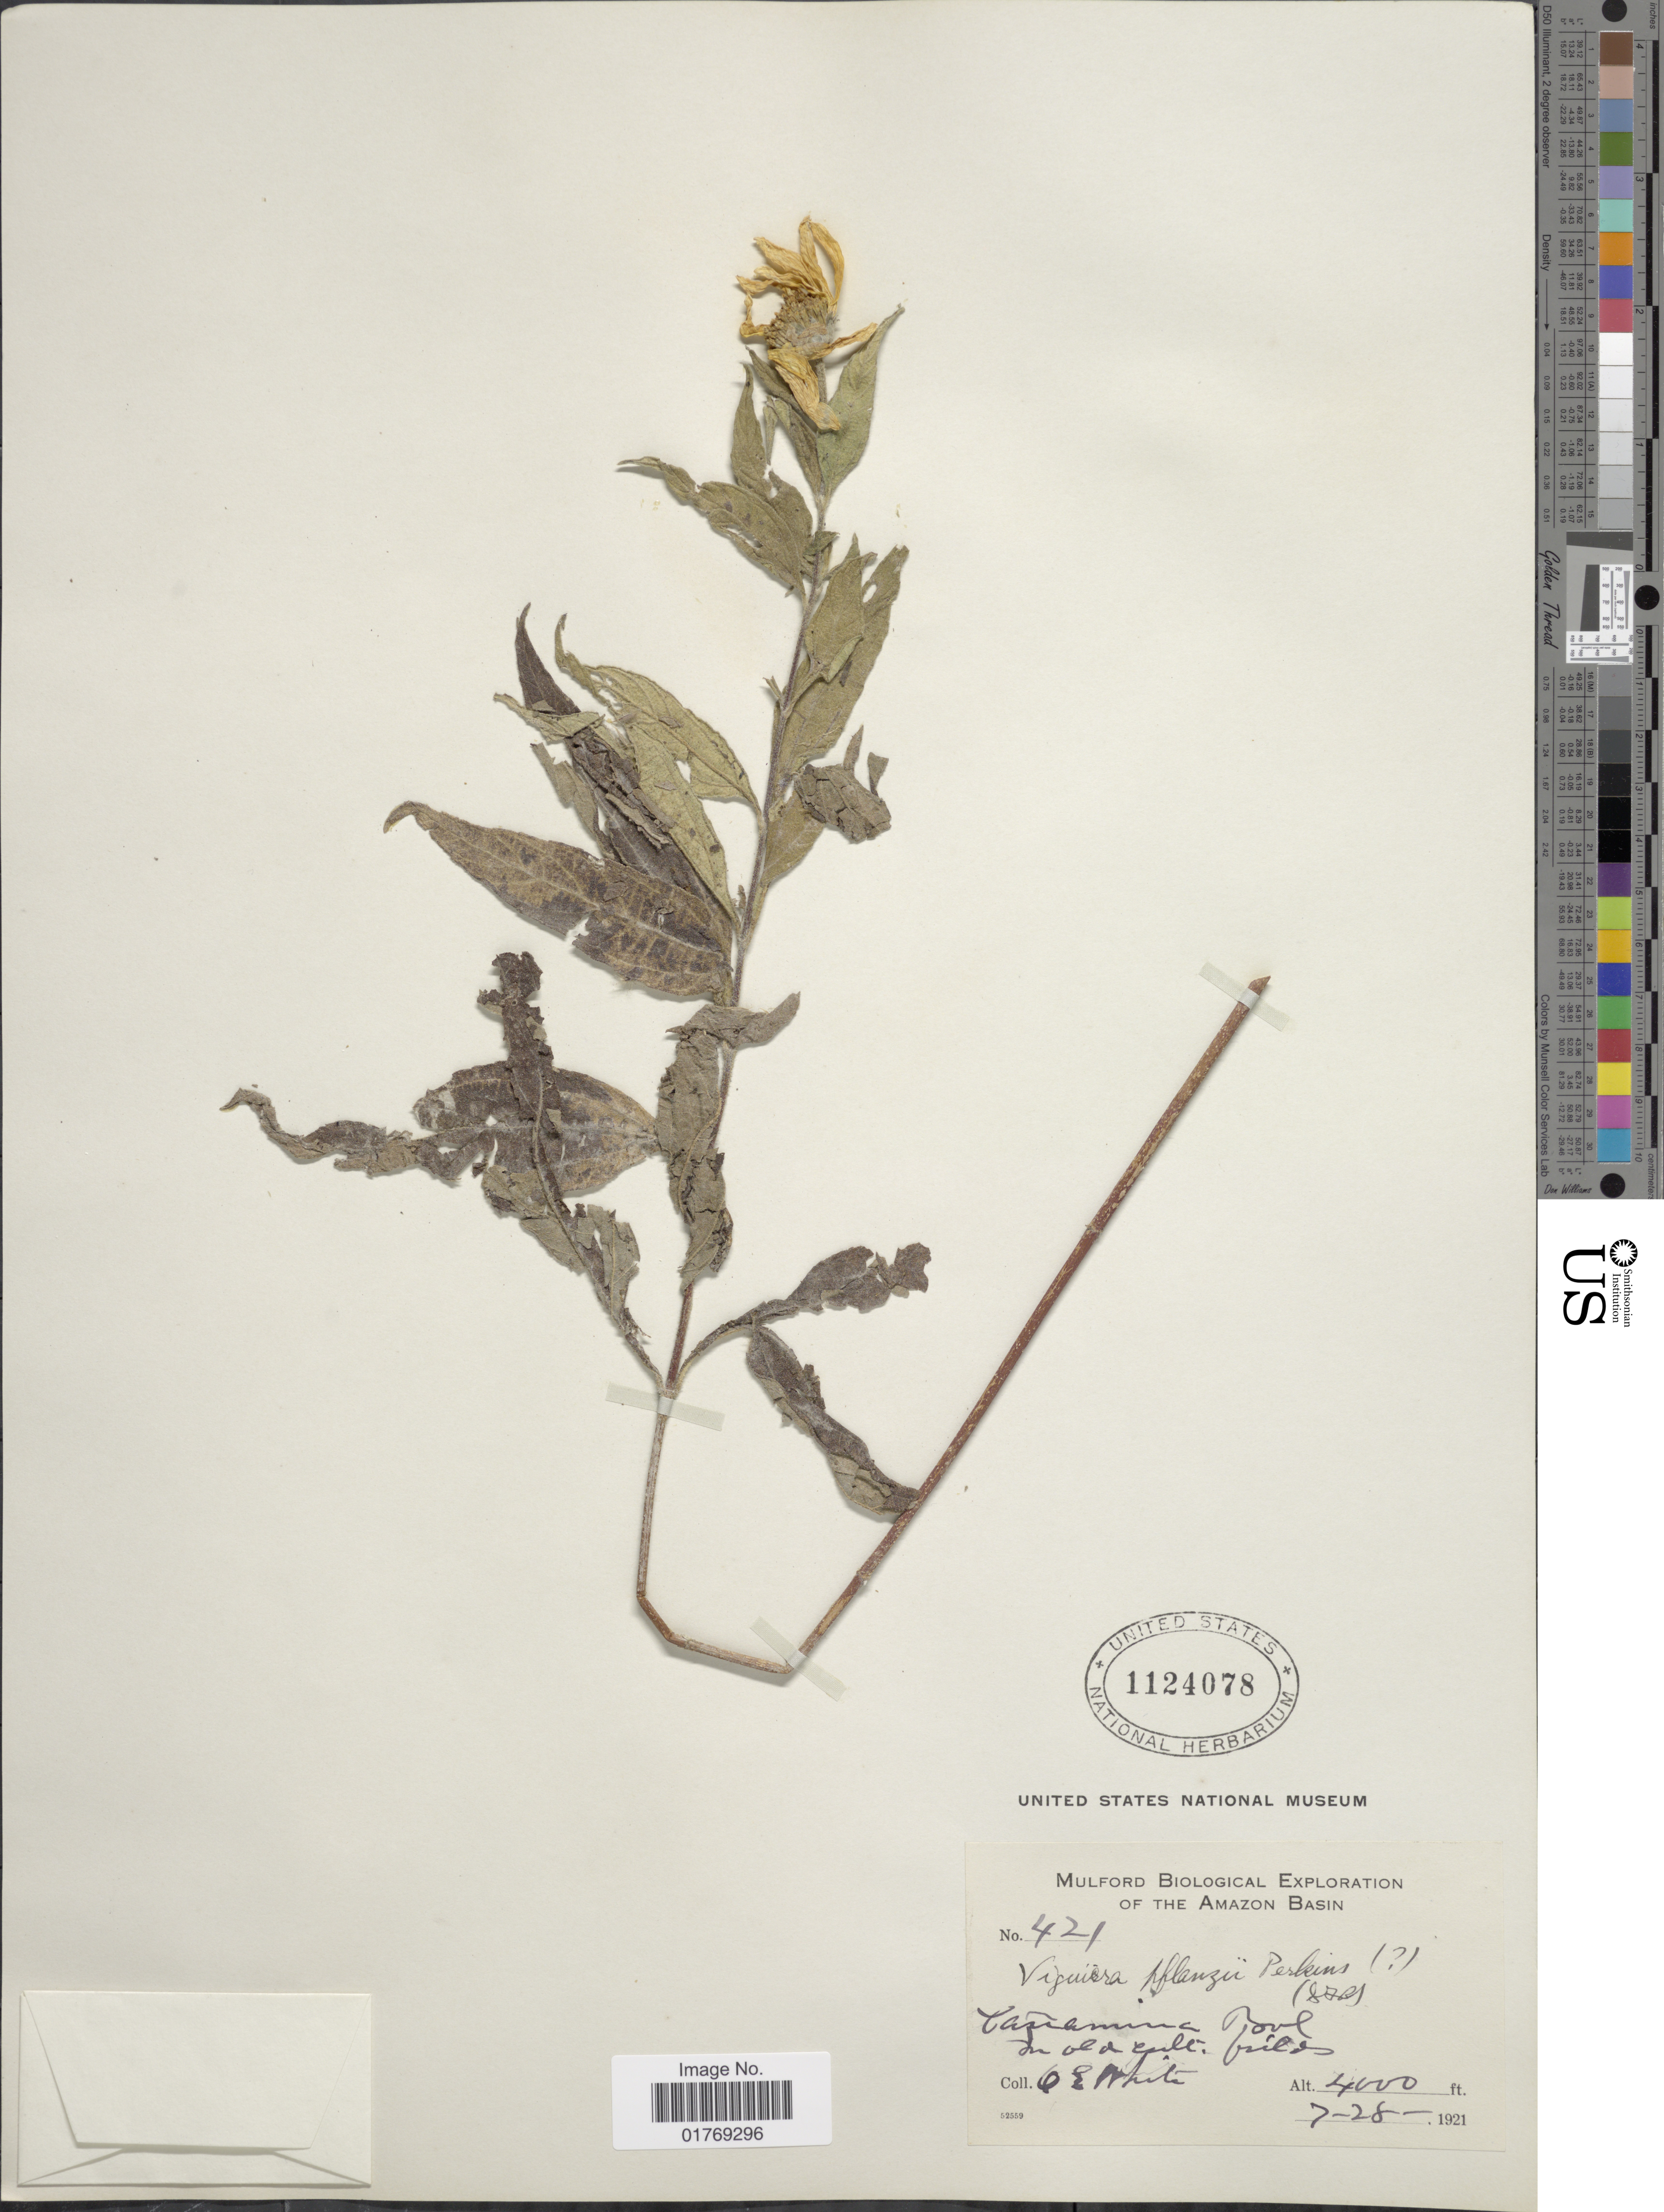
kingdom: Plantae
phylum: Tracheophyta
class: Magnoliopsida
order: Asterales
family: Asteraceae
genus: Viguiera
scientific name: Viguiera sp.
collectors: O. E. White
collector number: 421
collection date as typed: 7-28-1921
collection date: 1921-07-28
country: Bolivia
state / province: La Paz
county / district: Inquisivi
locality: Cañamina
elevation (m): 1219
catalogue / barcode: US 1124078